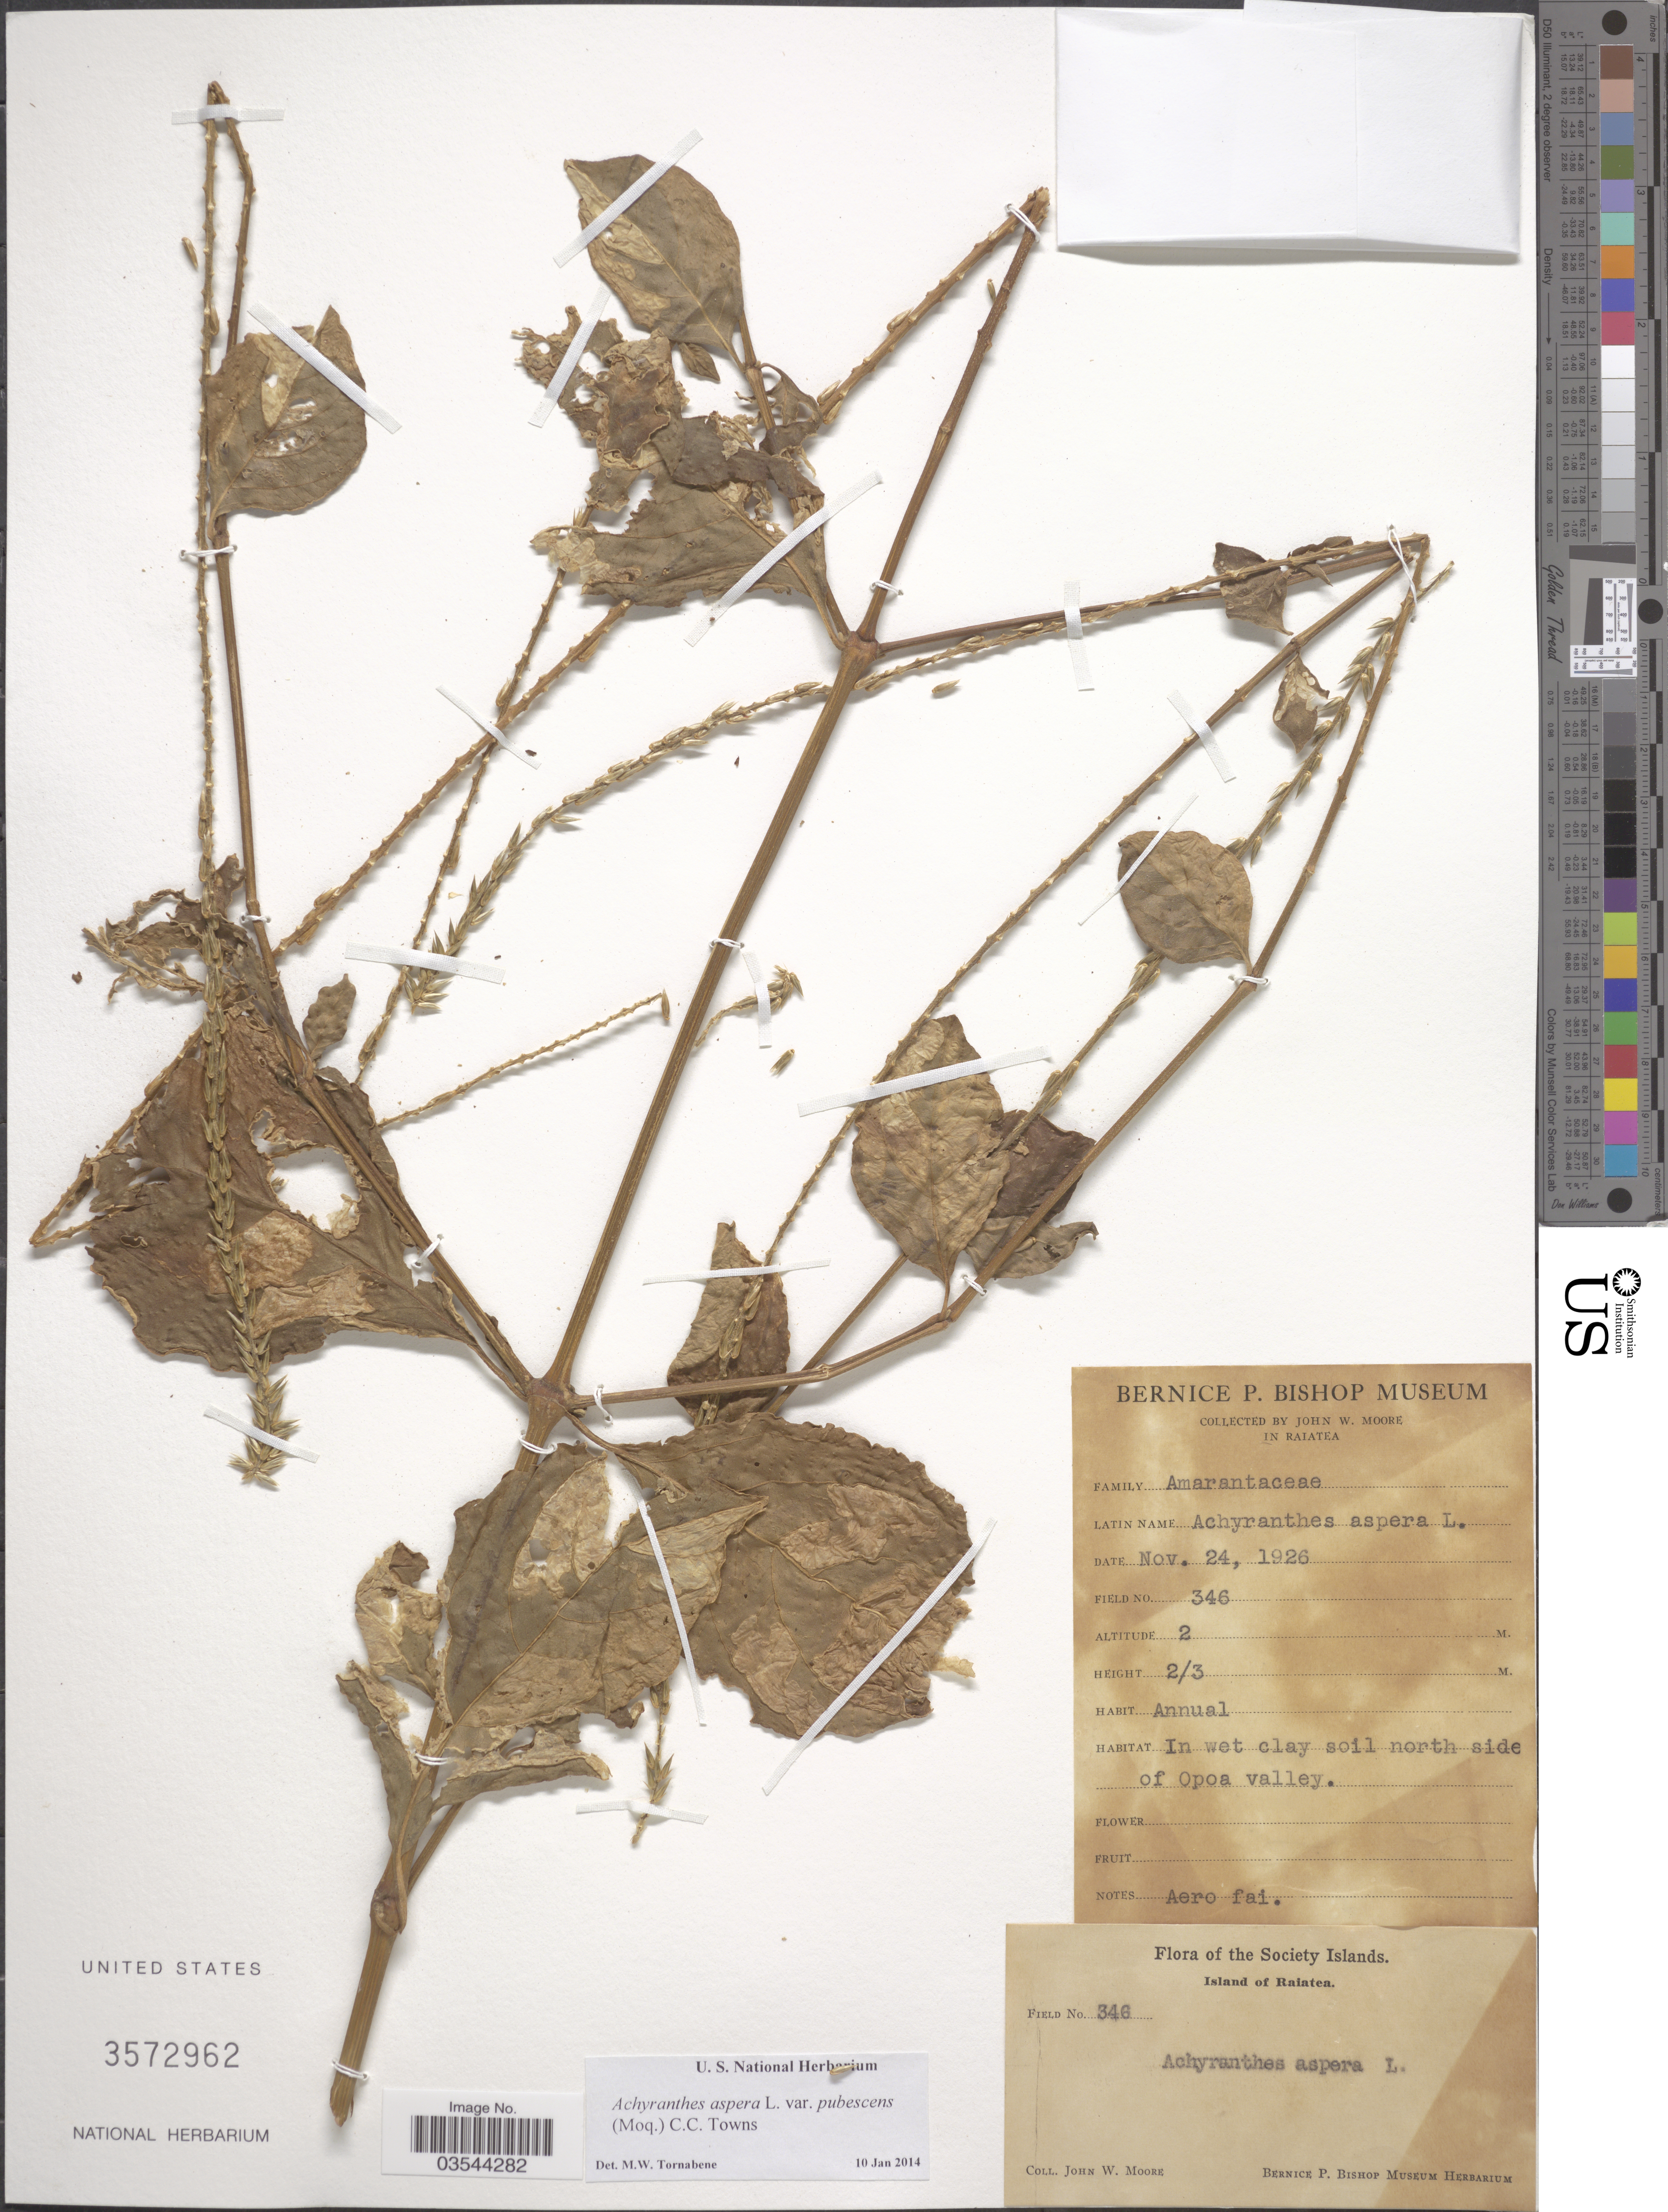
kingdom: Plantae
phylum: Tracheophyta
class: Magnoliopsida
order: Caryophyllales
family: Amaranthaceae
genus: Achyranthes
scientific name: Achyranthes aspera var. pubescens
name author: (Moq.) M. Gómez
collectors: J. Moore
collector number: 346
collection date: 1926-11-24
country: French Polynesia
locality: The Society Islands. Island of Raiatea. In wet clay soil north side of Opoa valley.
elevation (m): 2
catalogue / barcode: US 3572962